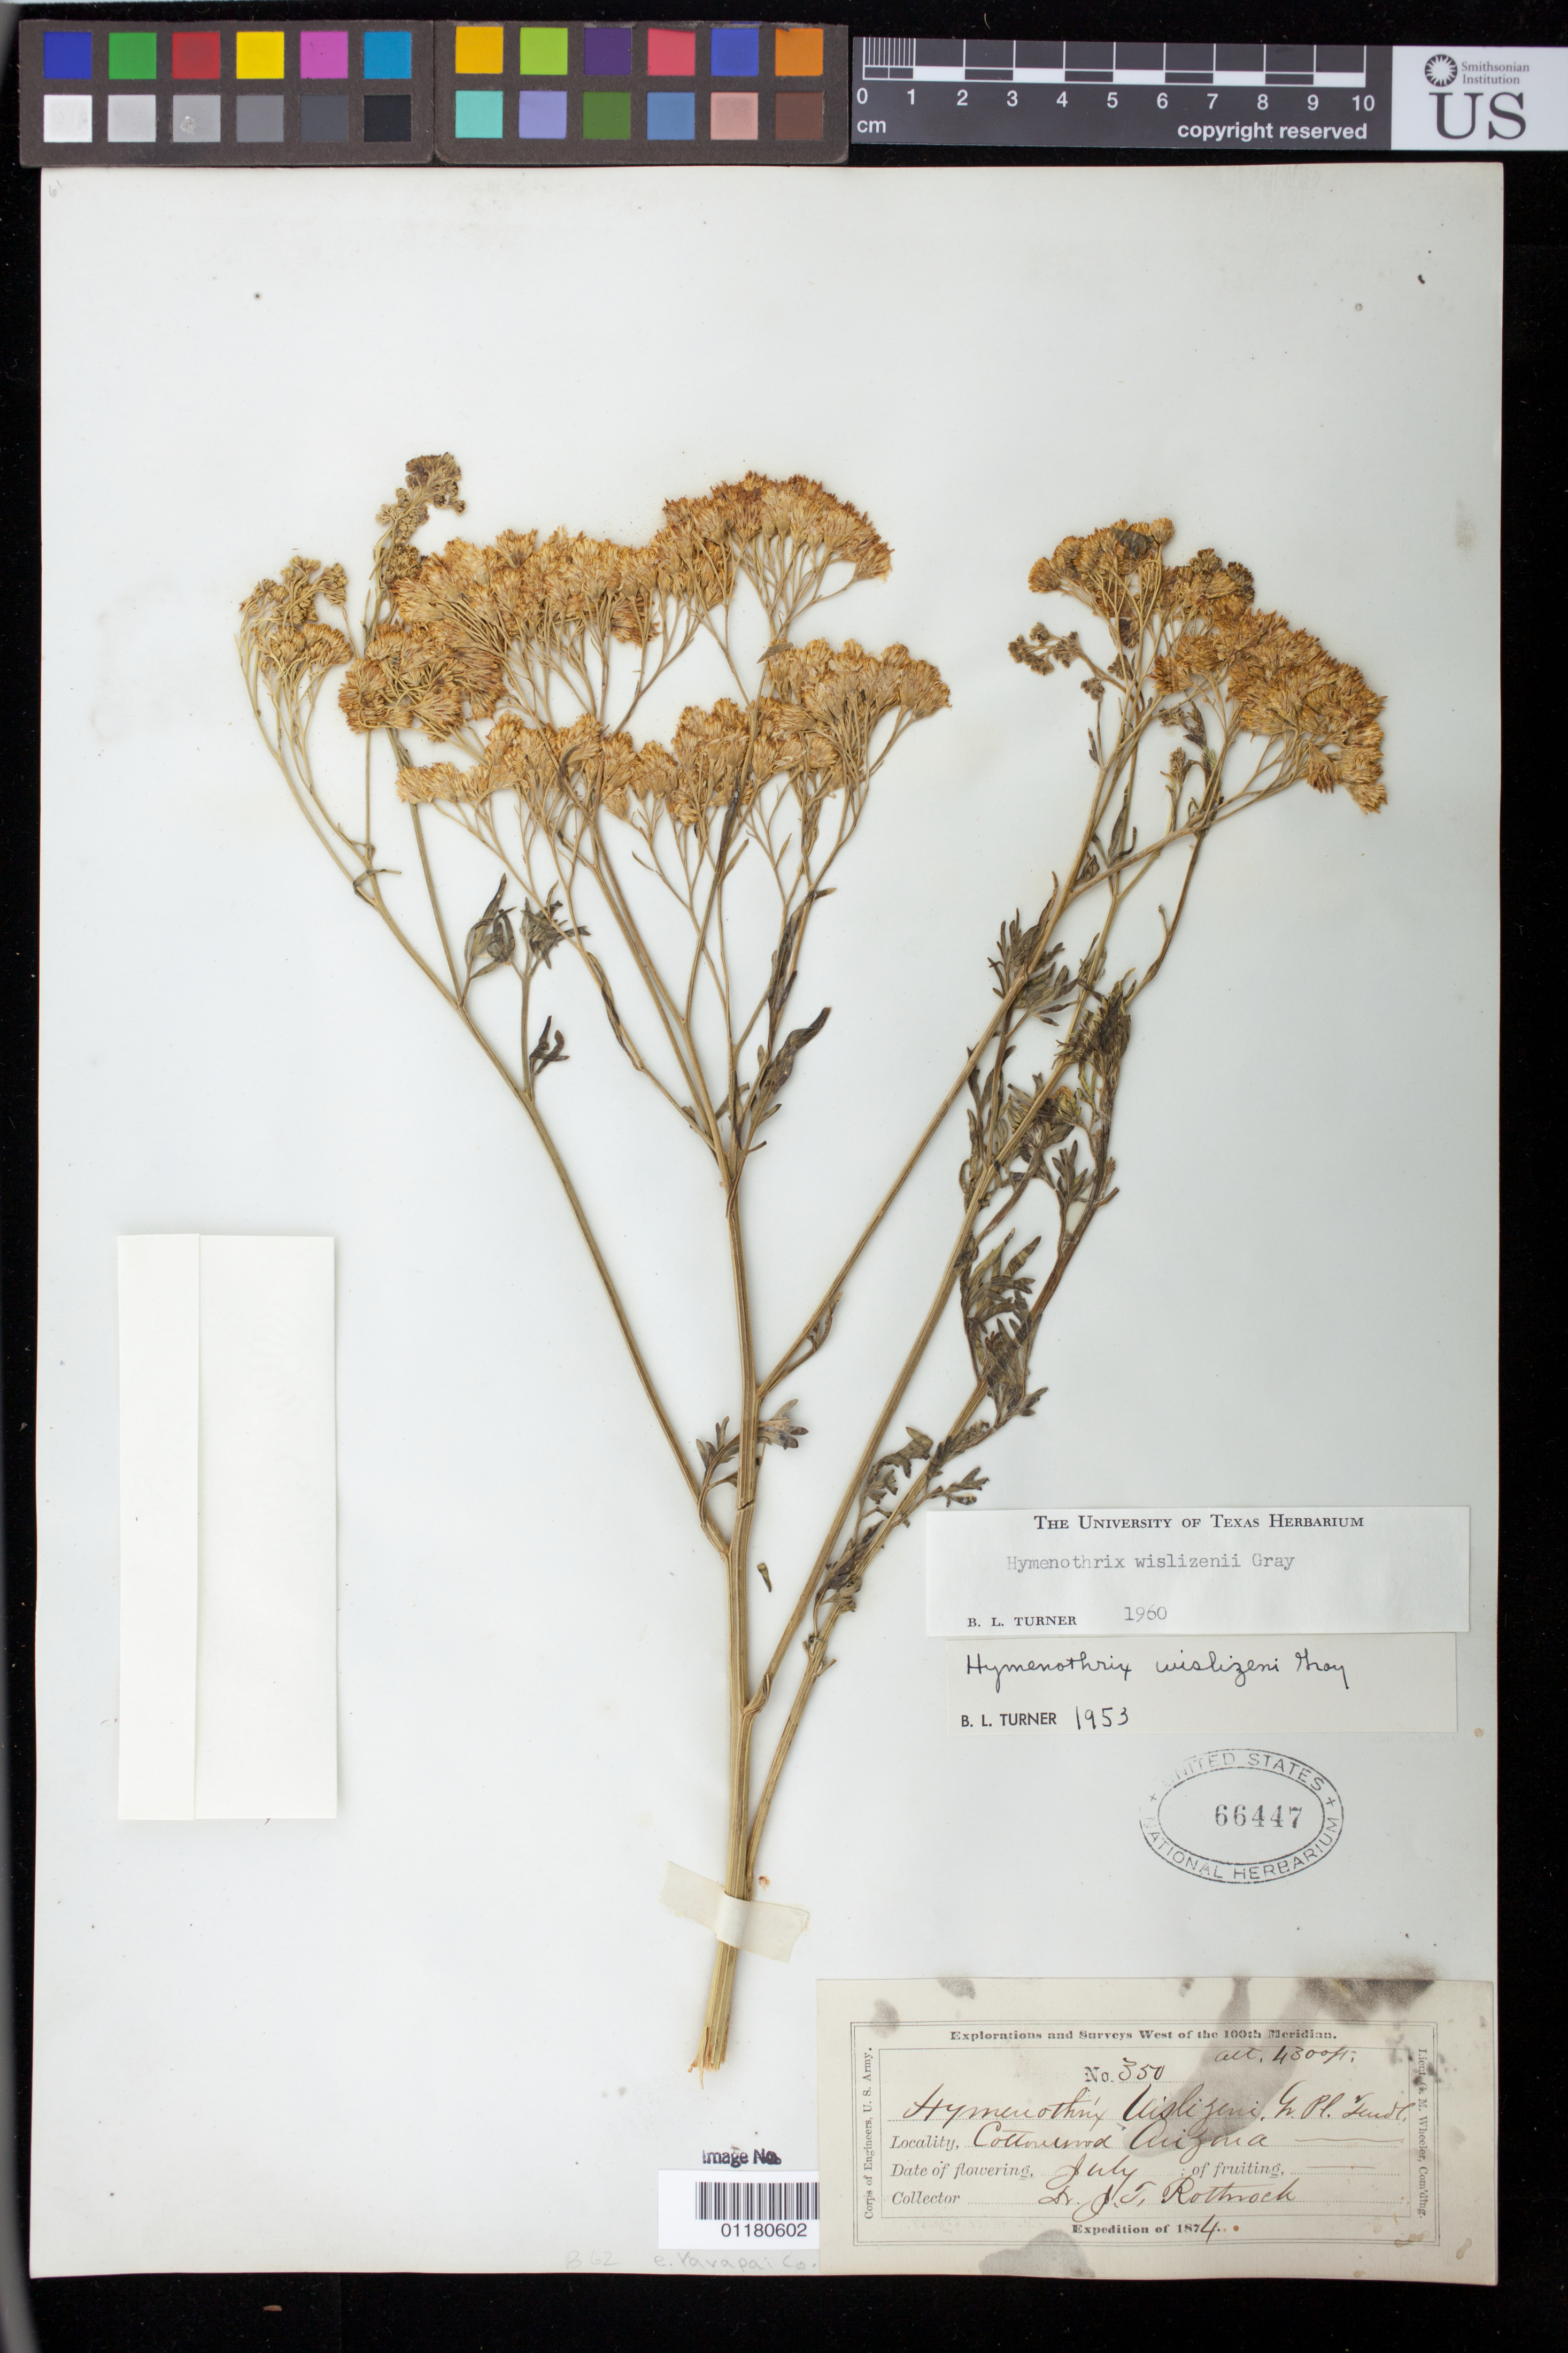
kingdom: Plantae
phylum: Tracheophyta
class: Magnoliopsida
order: Asterales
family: Asteraceae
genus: Hymenothrix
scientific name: Hymenothrix wislizenii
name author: A. Gray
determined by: Turner, B. L.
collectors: J. T. Rothrock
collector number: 350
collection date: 1874-07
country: United States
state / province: Arizona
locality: Cottonwood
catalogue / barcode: US 66447